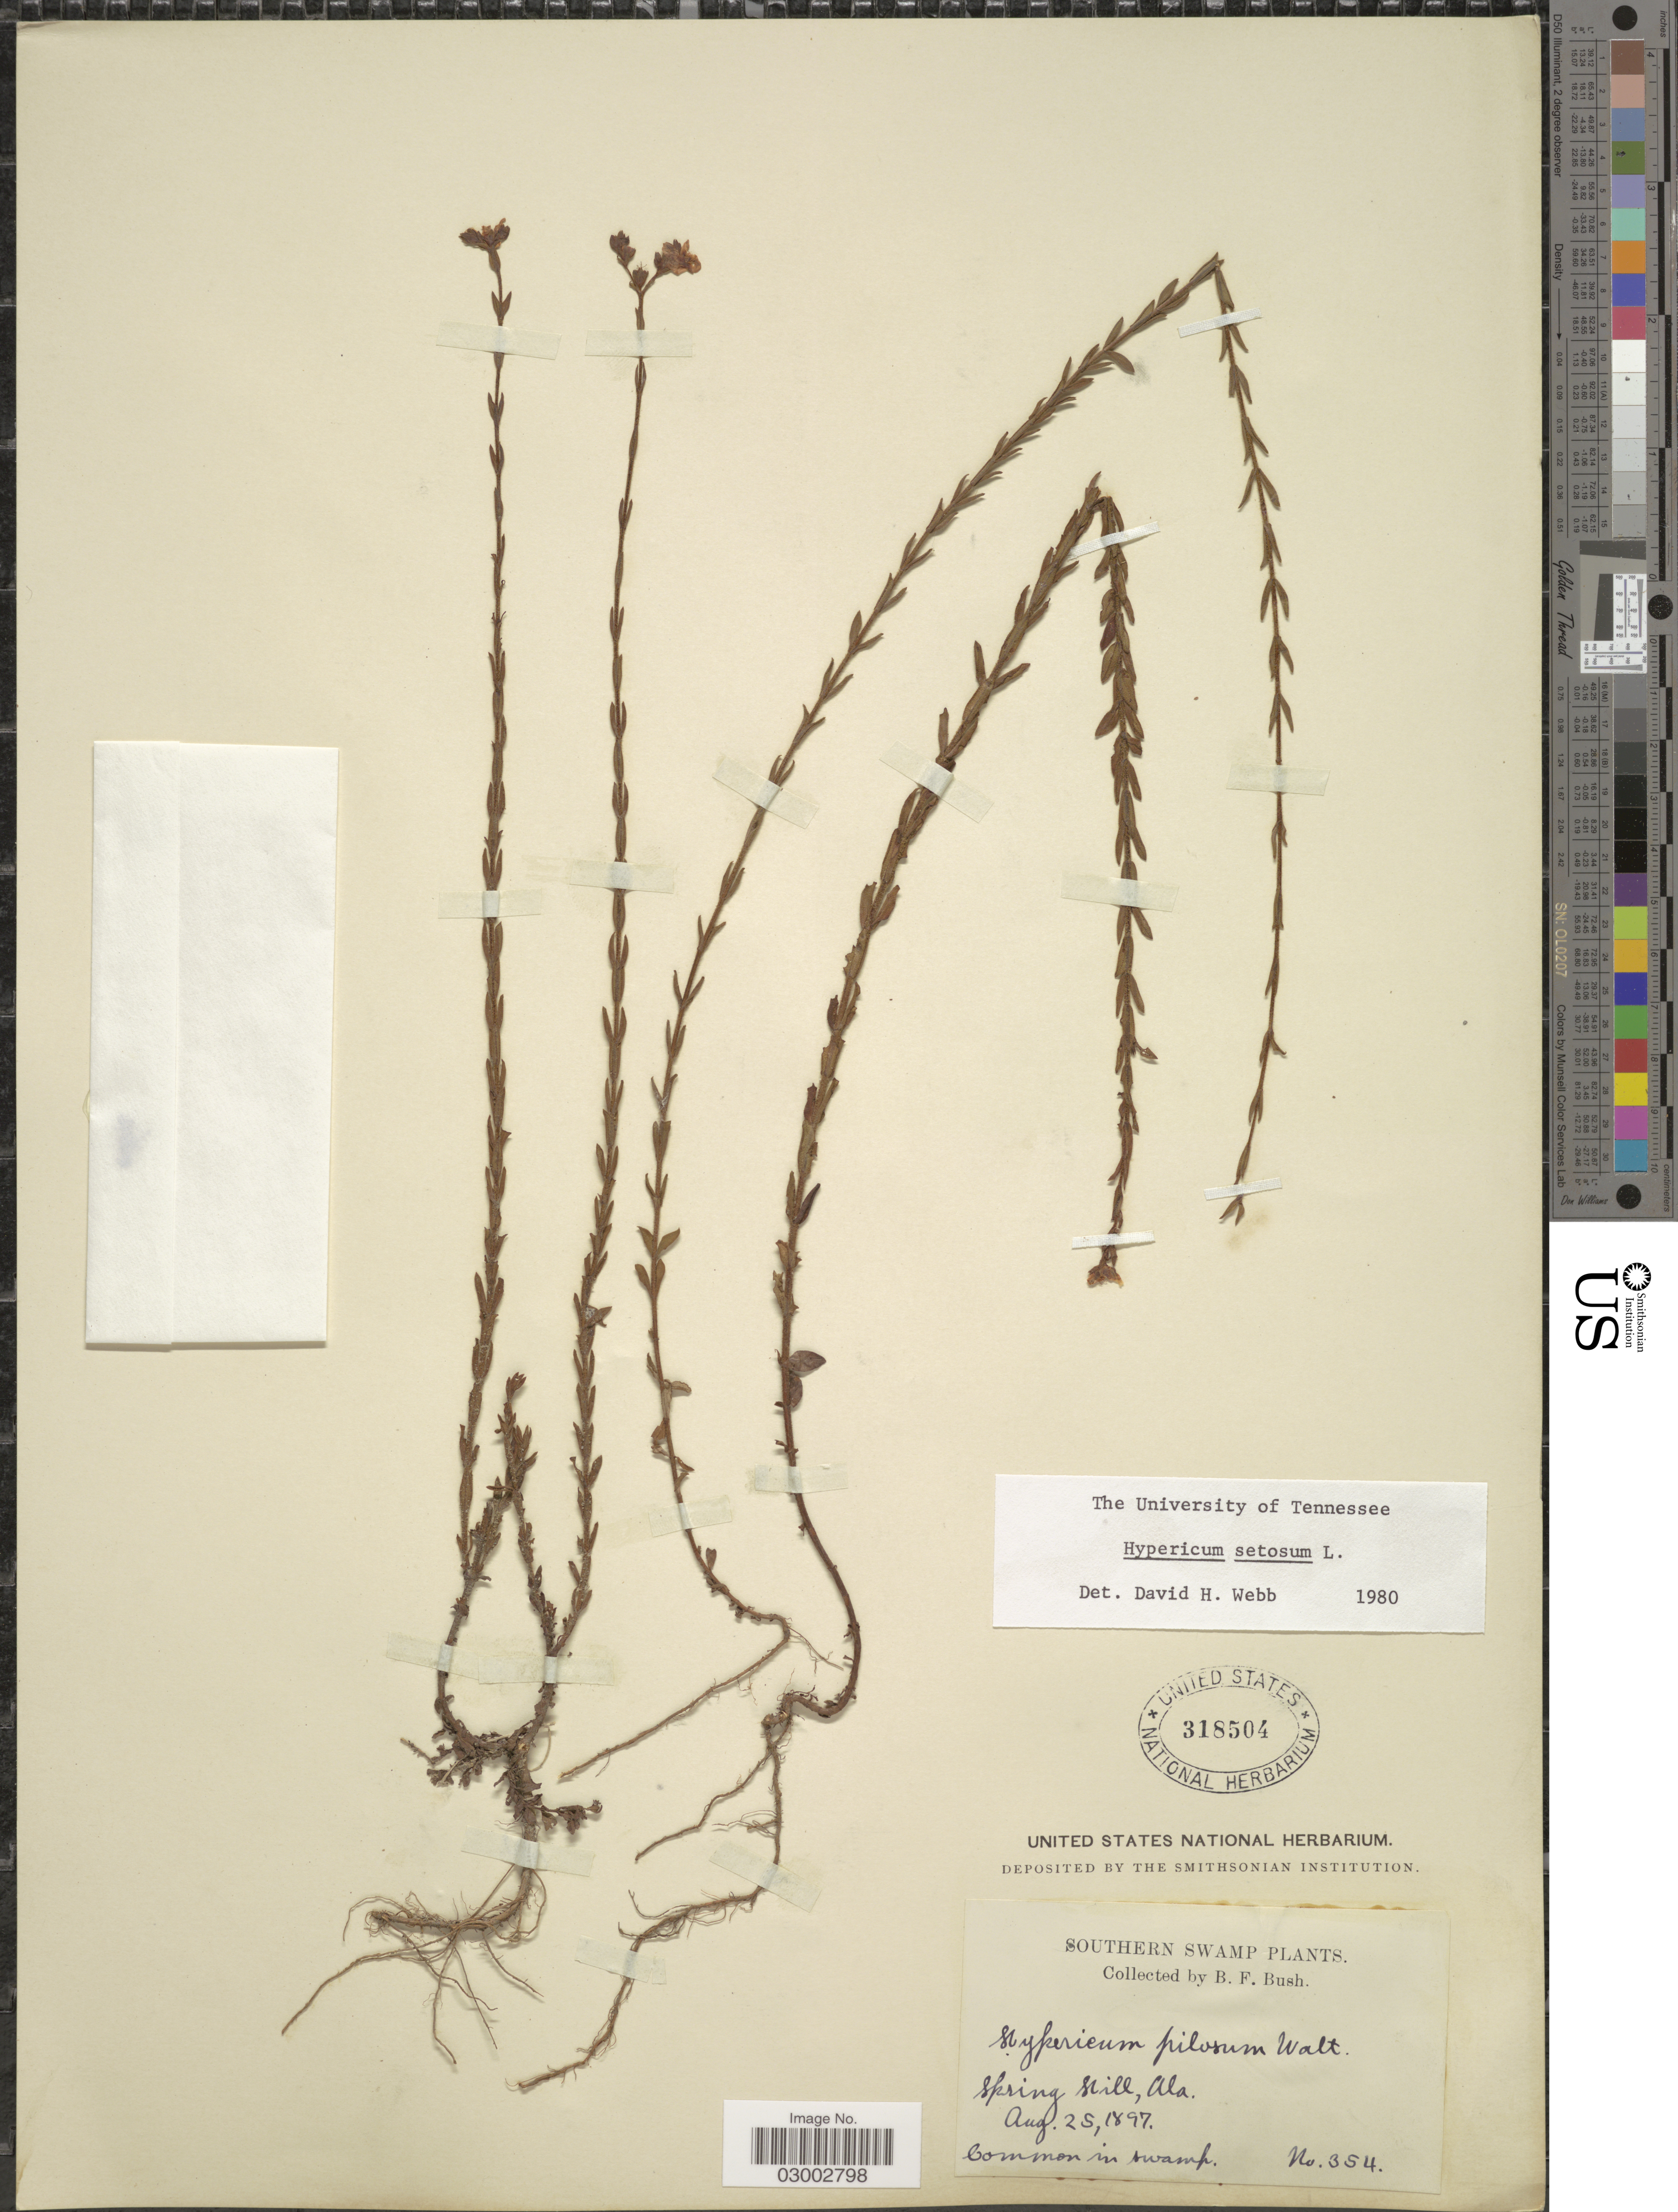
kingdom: Plantae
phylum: Tracheophyta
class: Magnoliopsida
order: Malpighiales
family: Hypericaceae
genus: Hypericum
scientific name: Hypericum setosum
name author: L.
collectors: B. F. Bush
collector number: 354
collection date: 1897-08-25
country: United States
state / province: Alabama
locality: Southern Swamp. Spring Hill.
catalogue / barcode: US 318504